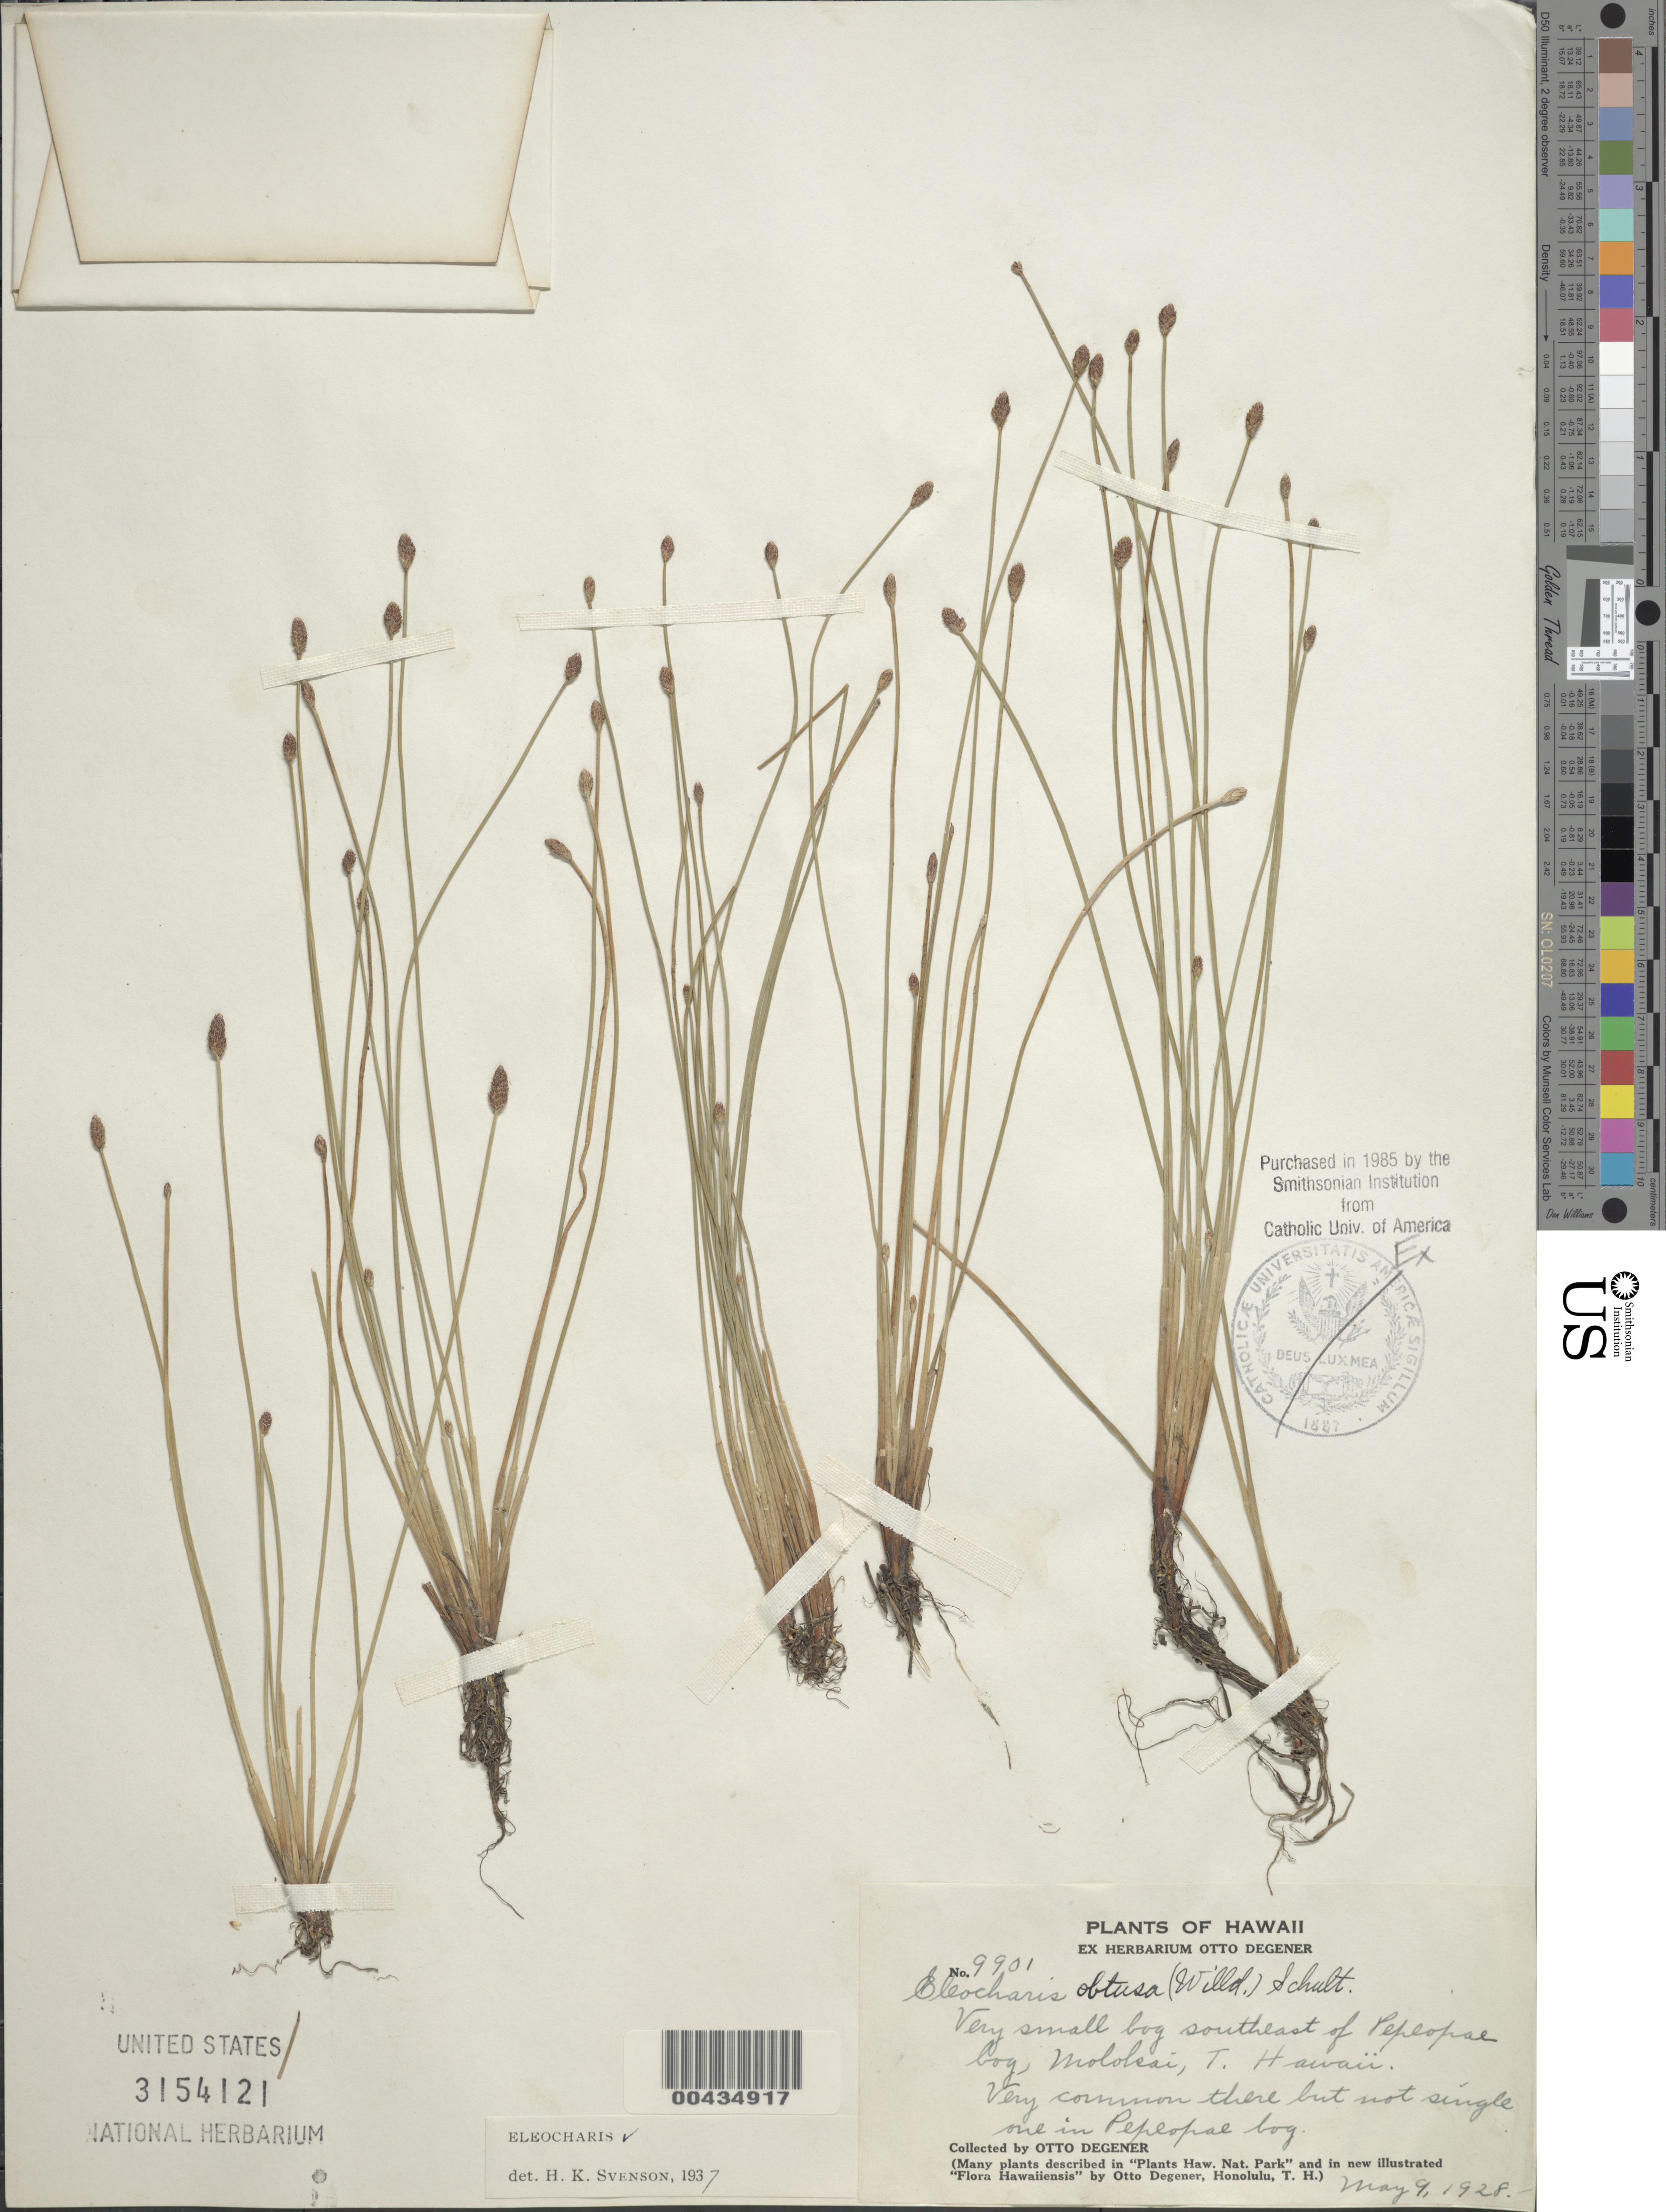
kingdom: Plantae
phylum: Tracheophyta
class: Liliopsida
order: Poales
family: Cyperaceae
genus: Eleocharis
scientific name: Eleocharis obtusa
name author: (Willd.) Schult.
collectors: O. Degener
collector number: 9901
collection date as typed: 9 May 1928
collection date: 1928-05-09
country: United States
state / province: Hawaii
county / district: Maui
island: Moloka'i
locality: Bog southeast of Pepeopae bog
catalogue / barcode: US 3154121